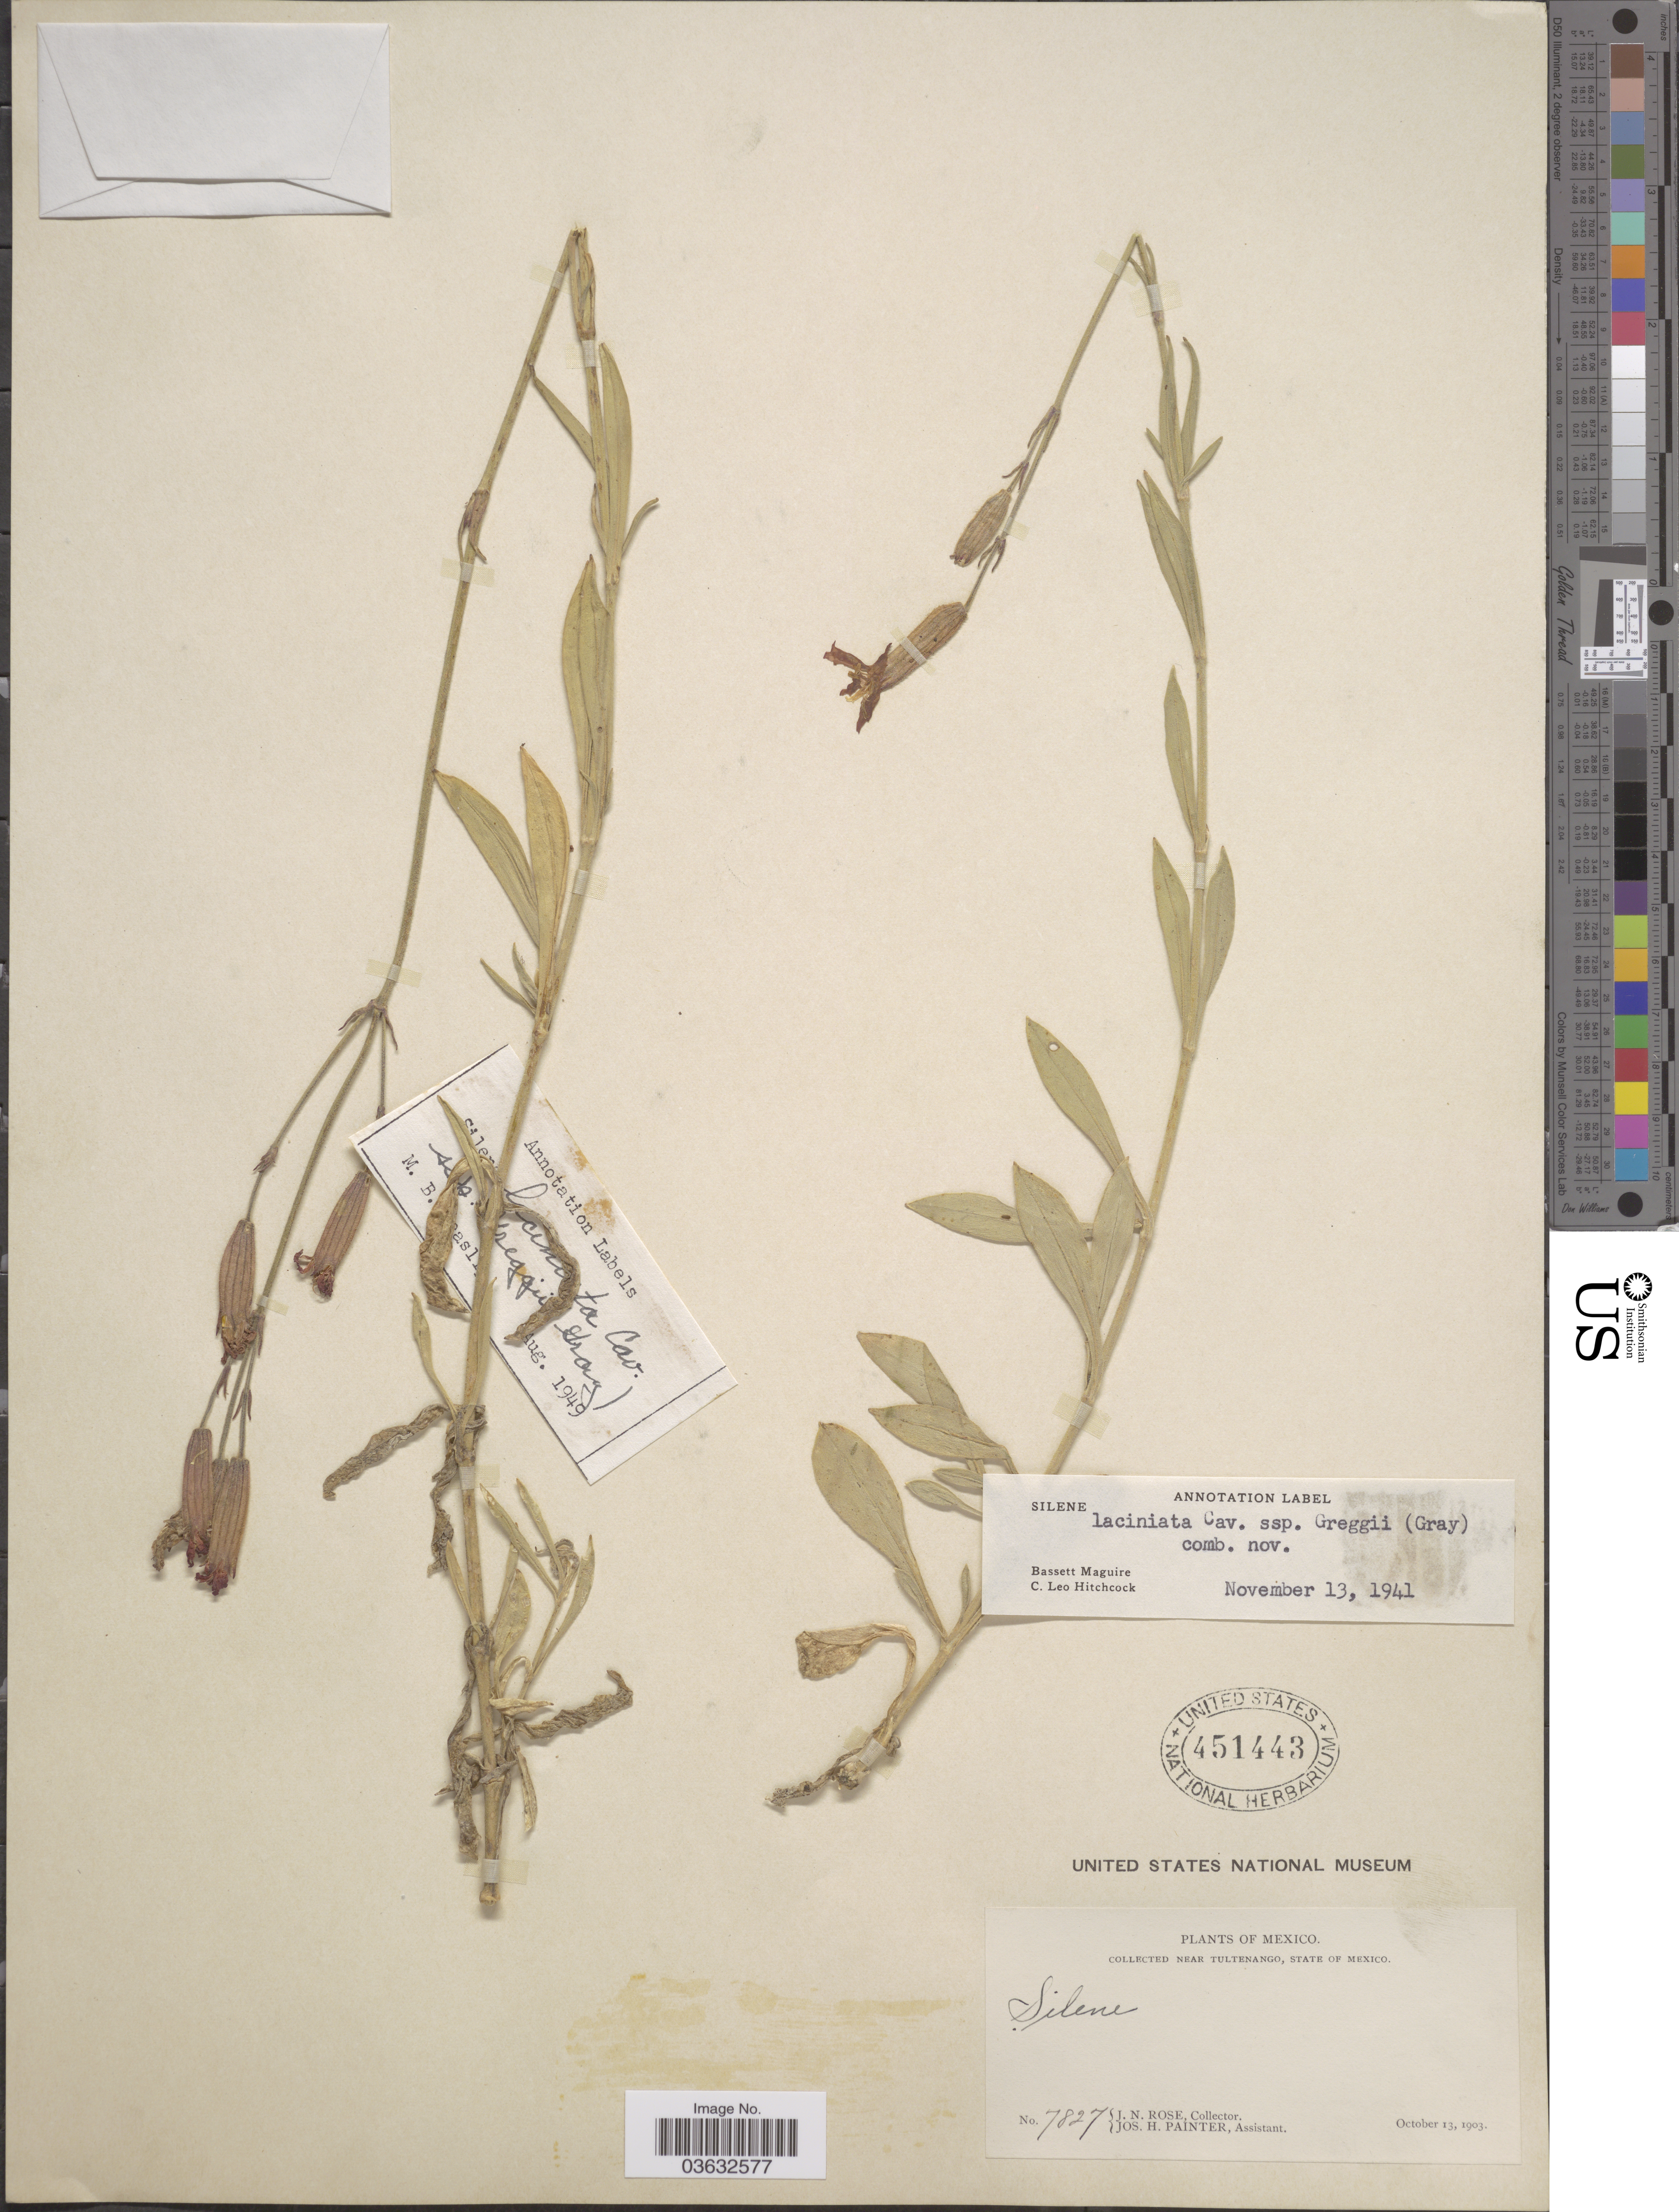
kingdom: Plantae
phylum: Tracheophyta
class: Magnoliopsida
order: Caryophyllales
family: Caryophyllaceae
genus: Silene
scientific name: Silene laciniata subsp. greggii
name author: (A. Gray) C.L. Hitchc. & Maguire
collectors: J. N. Rose & J. H. Painter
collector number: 7827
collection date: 1903-10-13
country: Mexico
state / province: México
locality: Near Tultenango.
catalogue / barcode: US 451443